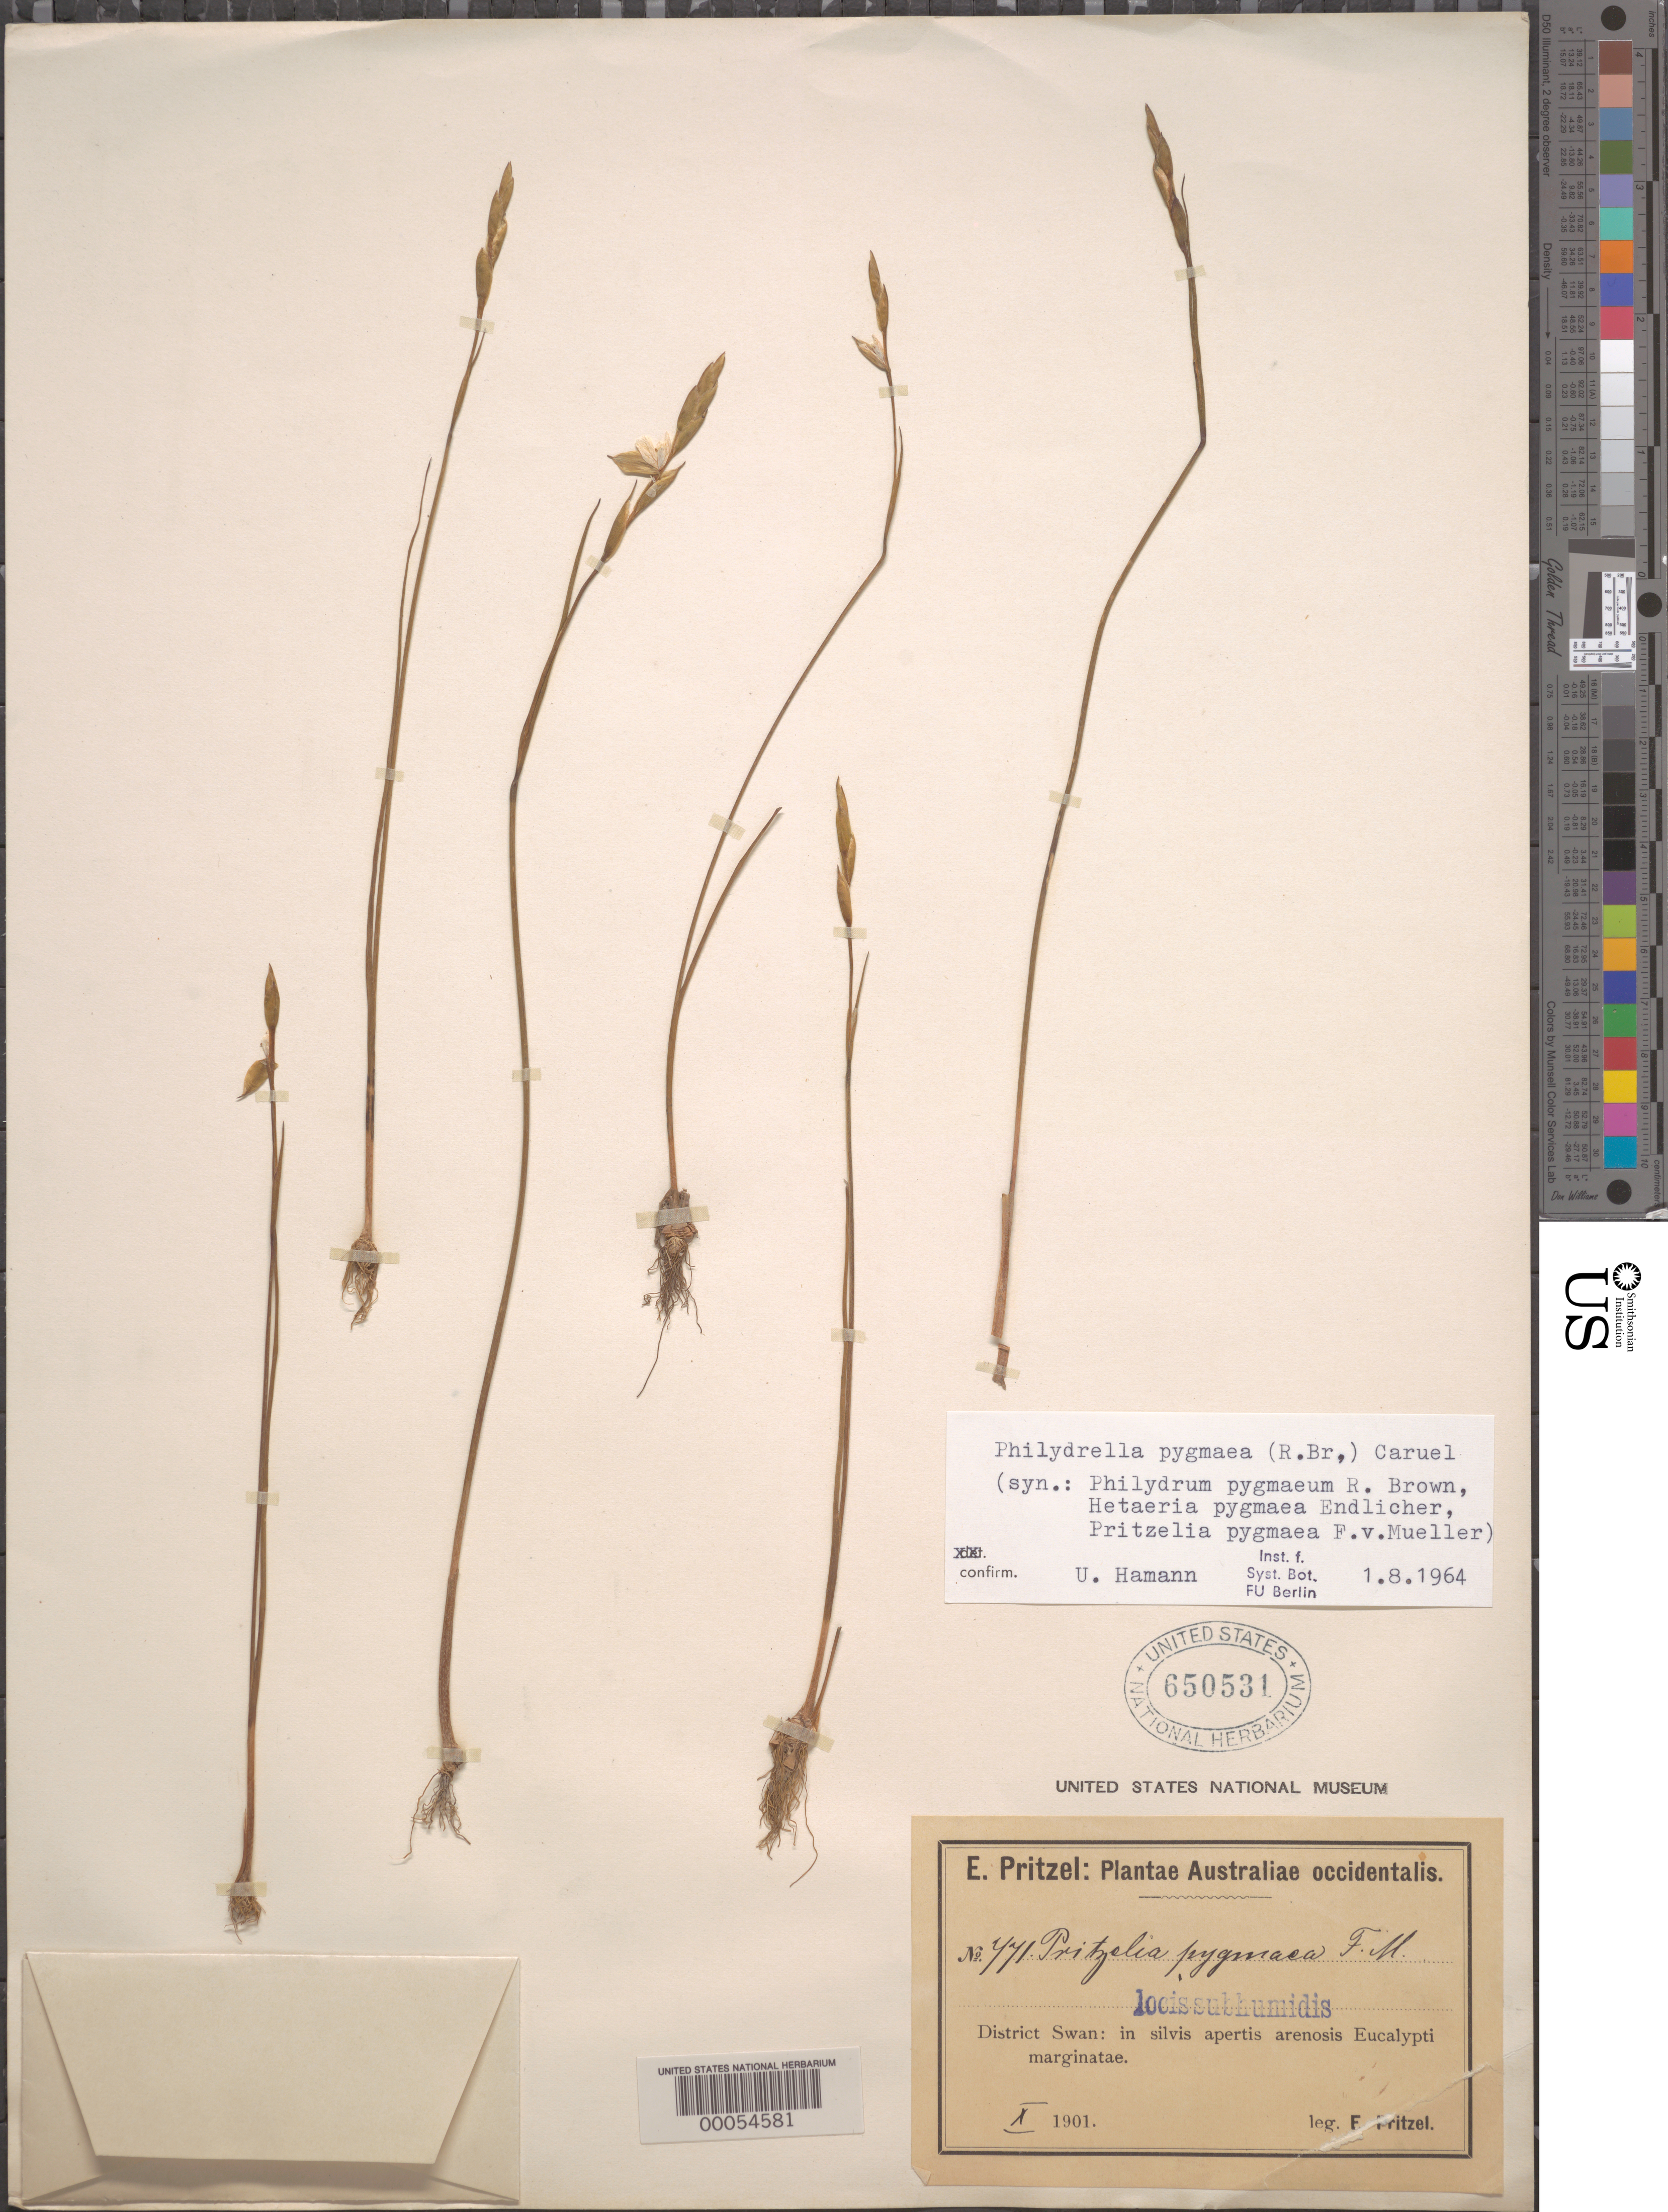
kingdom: Plantae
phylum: Tracheophyta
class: Liliopsida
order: Commelinales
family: Philydraceae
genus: Philydrella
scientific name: Philydrella pygmaea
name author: (R. Br.) Caruel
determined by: Hamann, U.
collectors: E. G. Pritzel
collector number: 471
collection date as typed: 1941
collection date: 1941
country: Australia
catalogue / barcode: US 650531